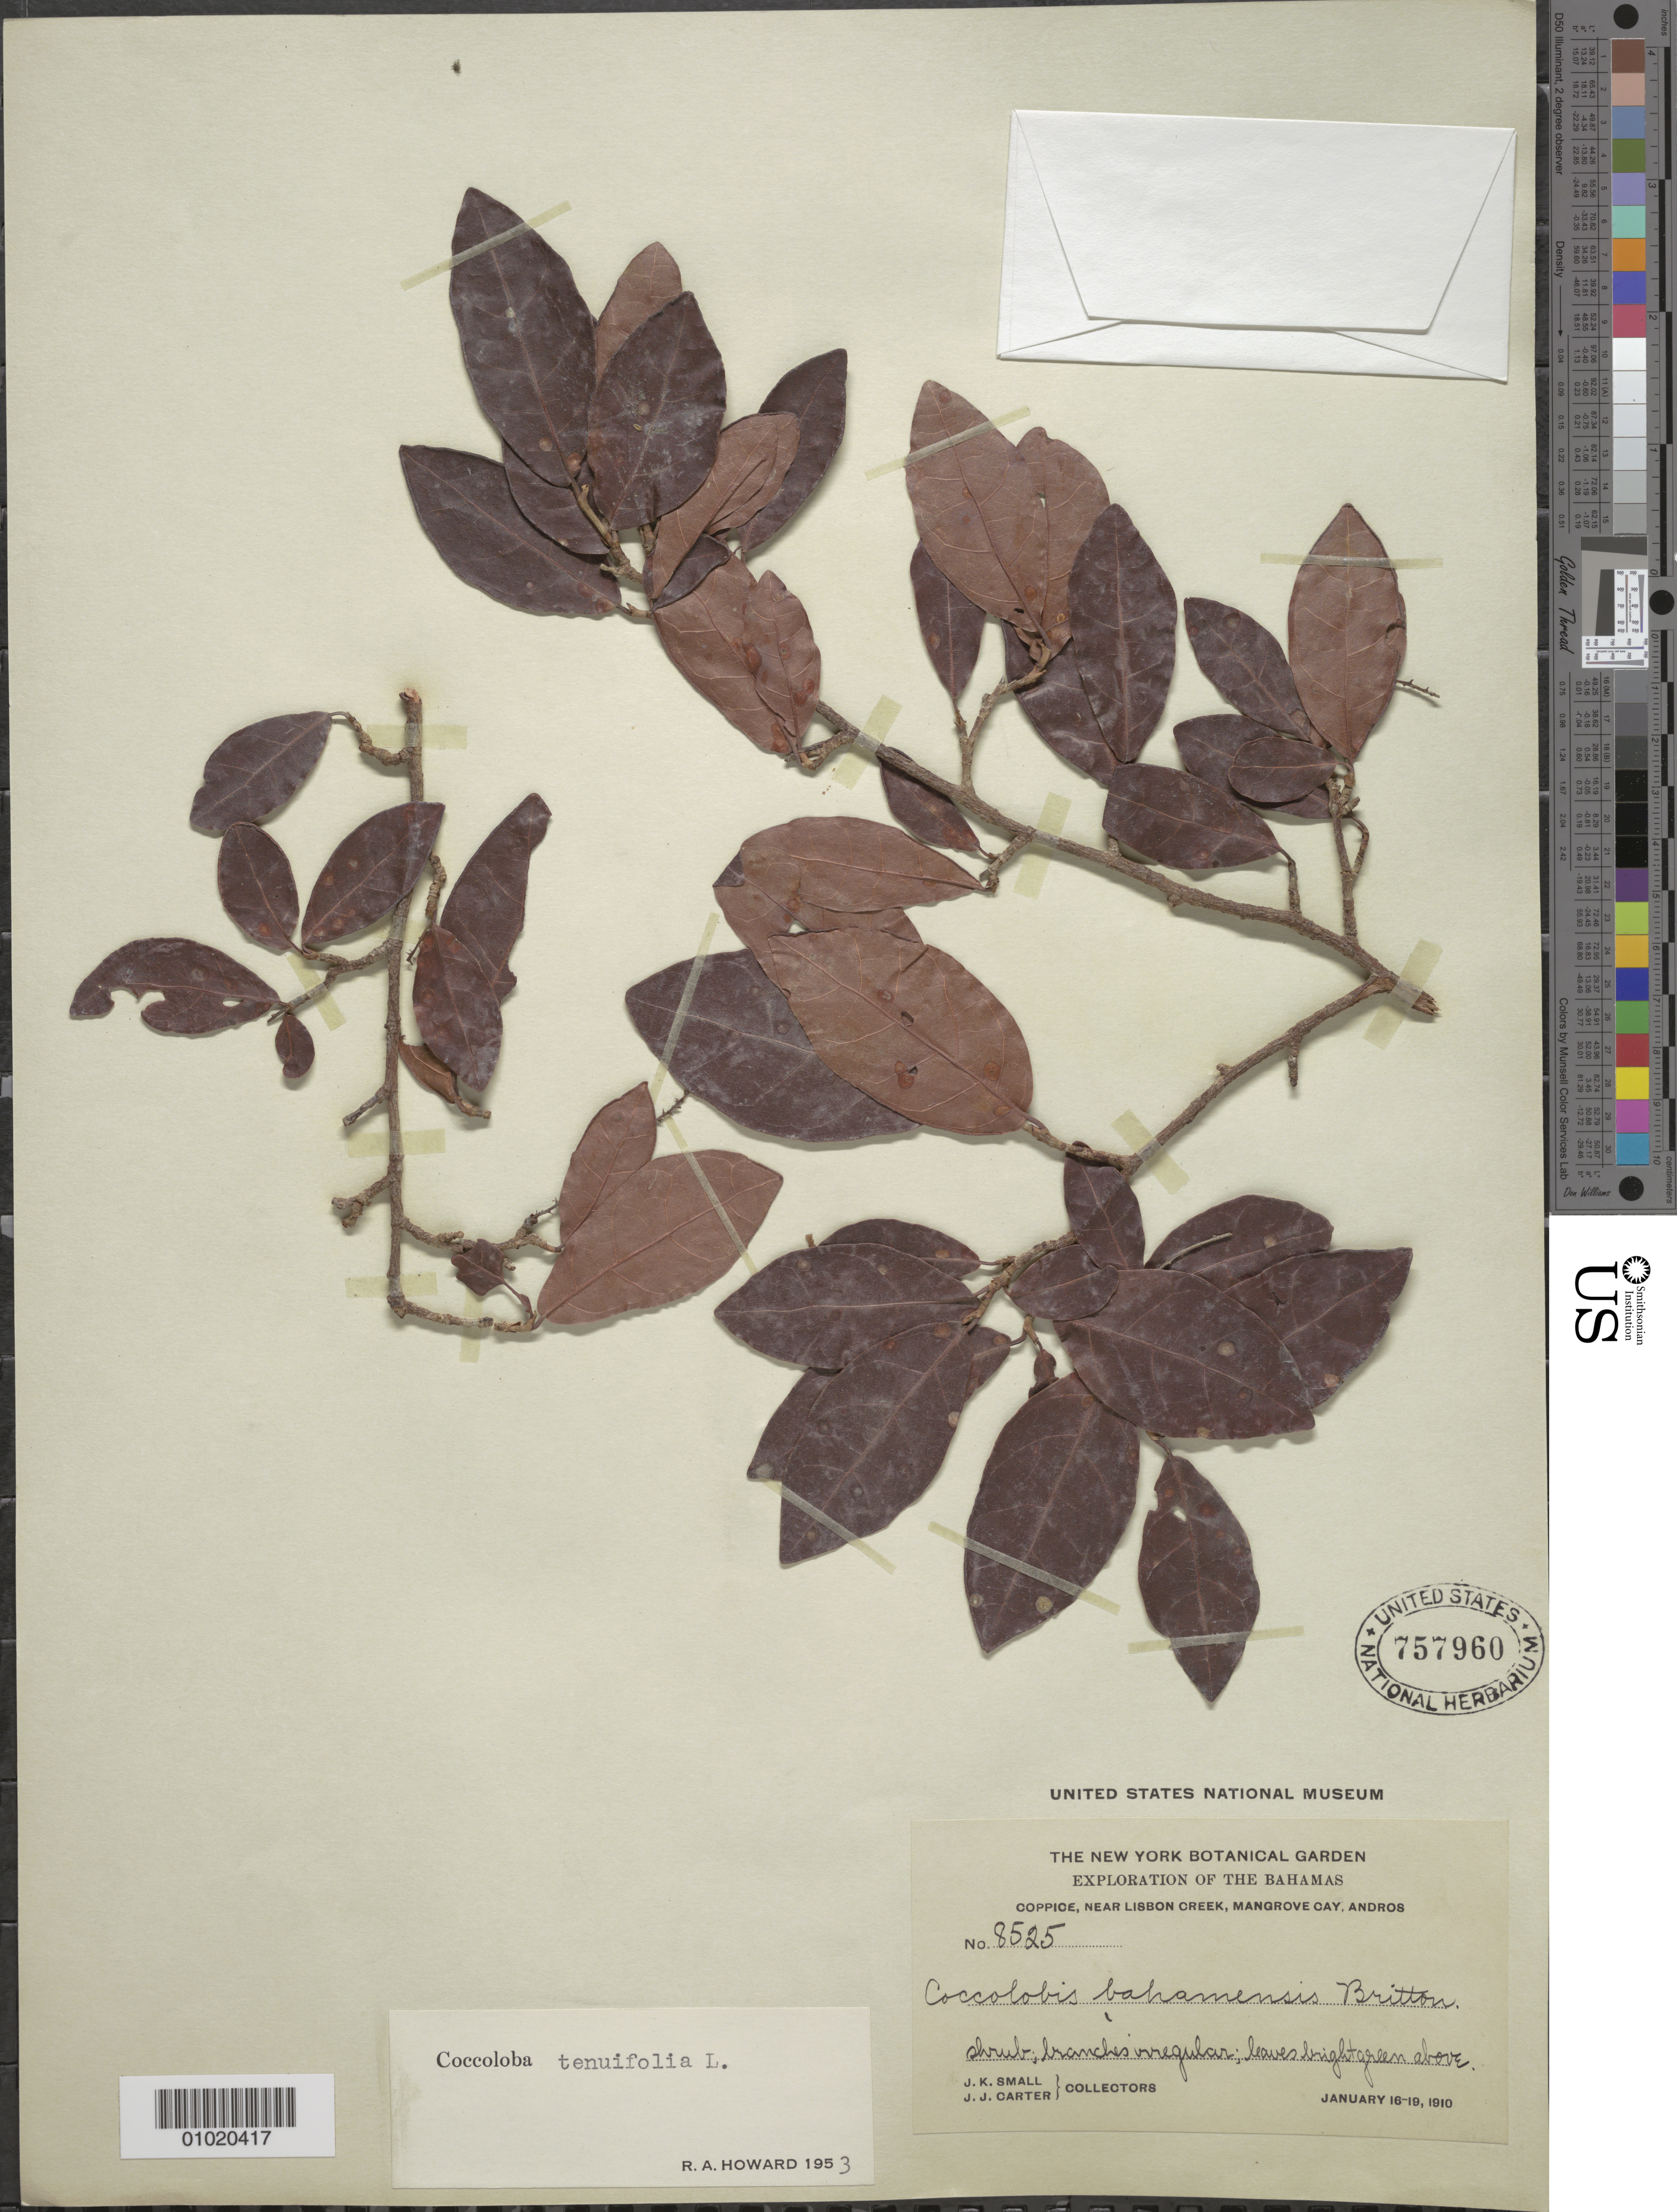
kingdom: Plantae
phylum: Tracheophyta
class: Magnoliopsida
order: Caryophyllales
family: Polygonaceae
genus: Coccoloba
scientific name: Coccoloba tenuifolia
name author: L.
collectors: J. K. Small & J. J. Carter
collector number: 8525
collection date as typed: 16 Jan 1910 to 19 Jan 1910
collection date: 1910-01-16/1910-01-19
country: Bahamas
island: Andros I.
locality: Coppice, near Lisbon Creek, Mangrove Cay.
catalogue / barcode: US 757960